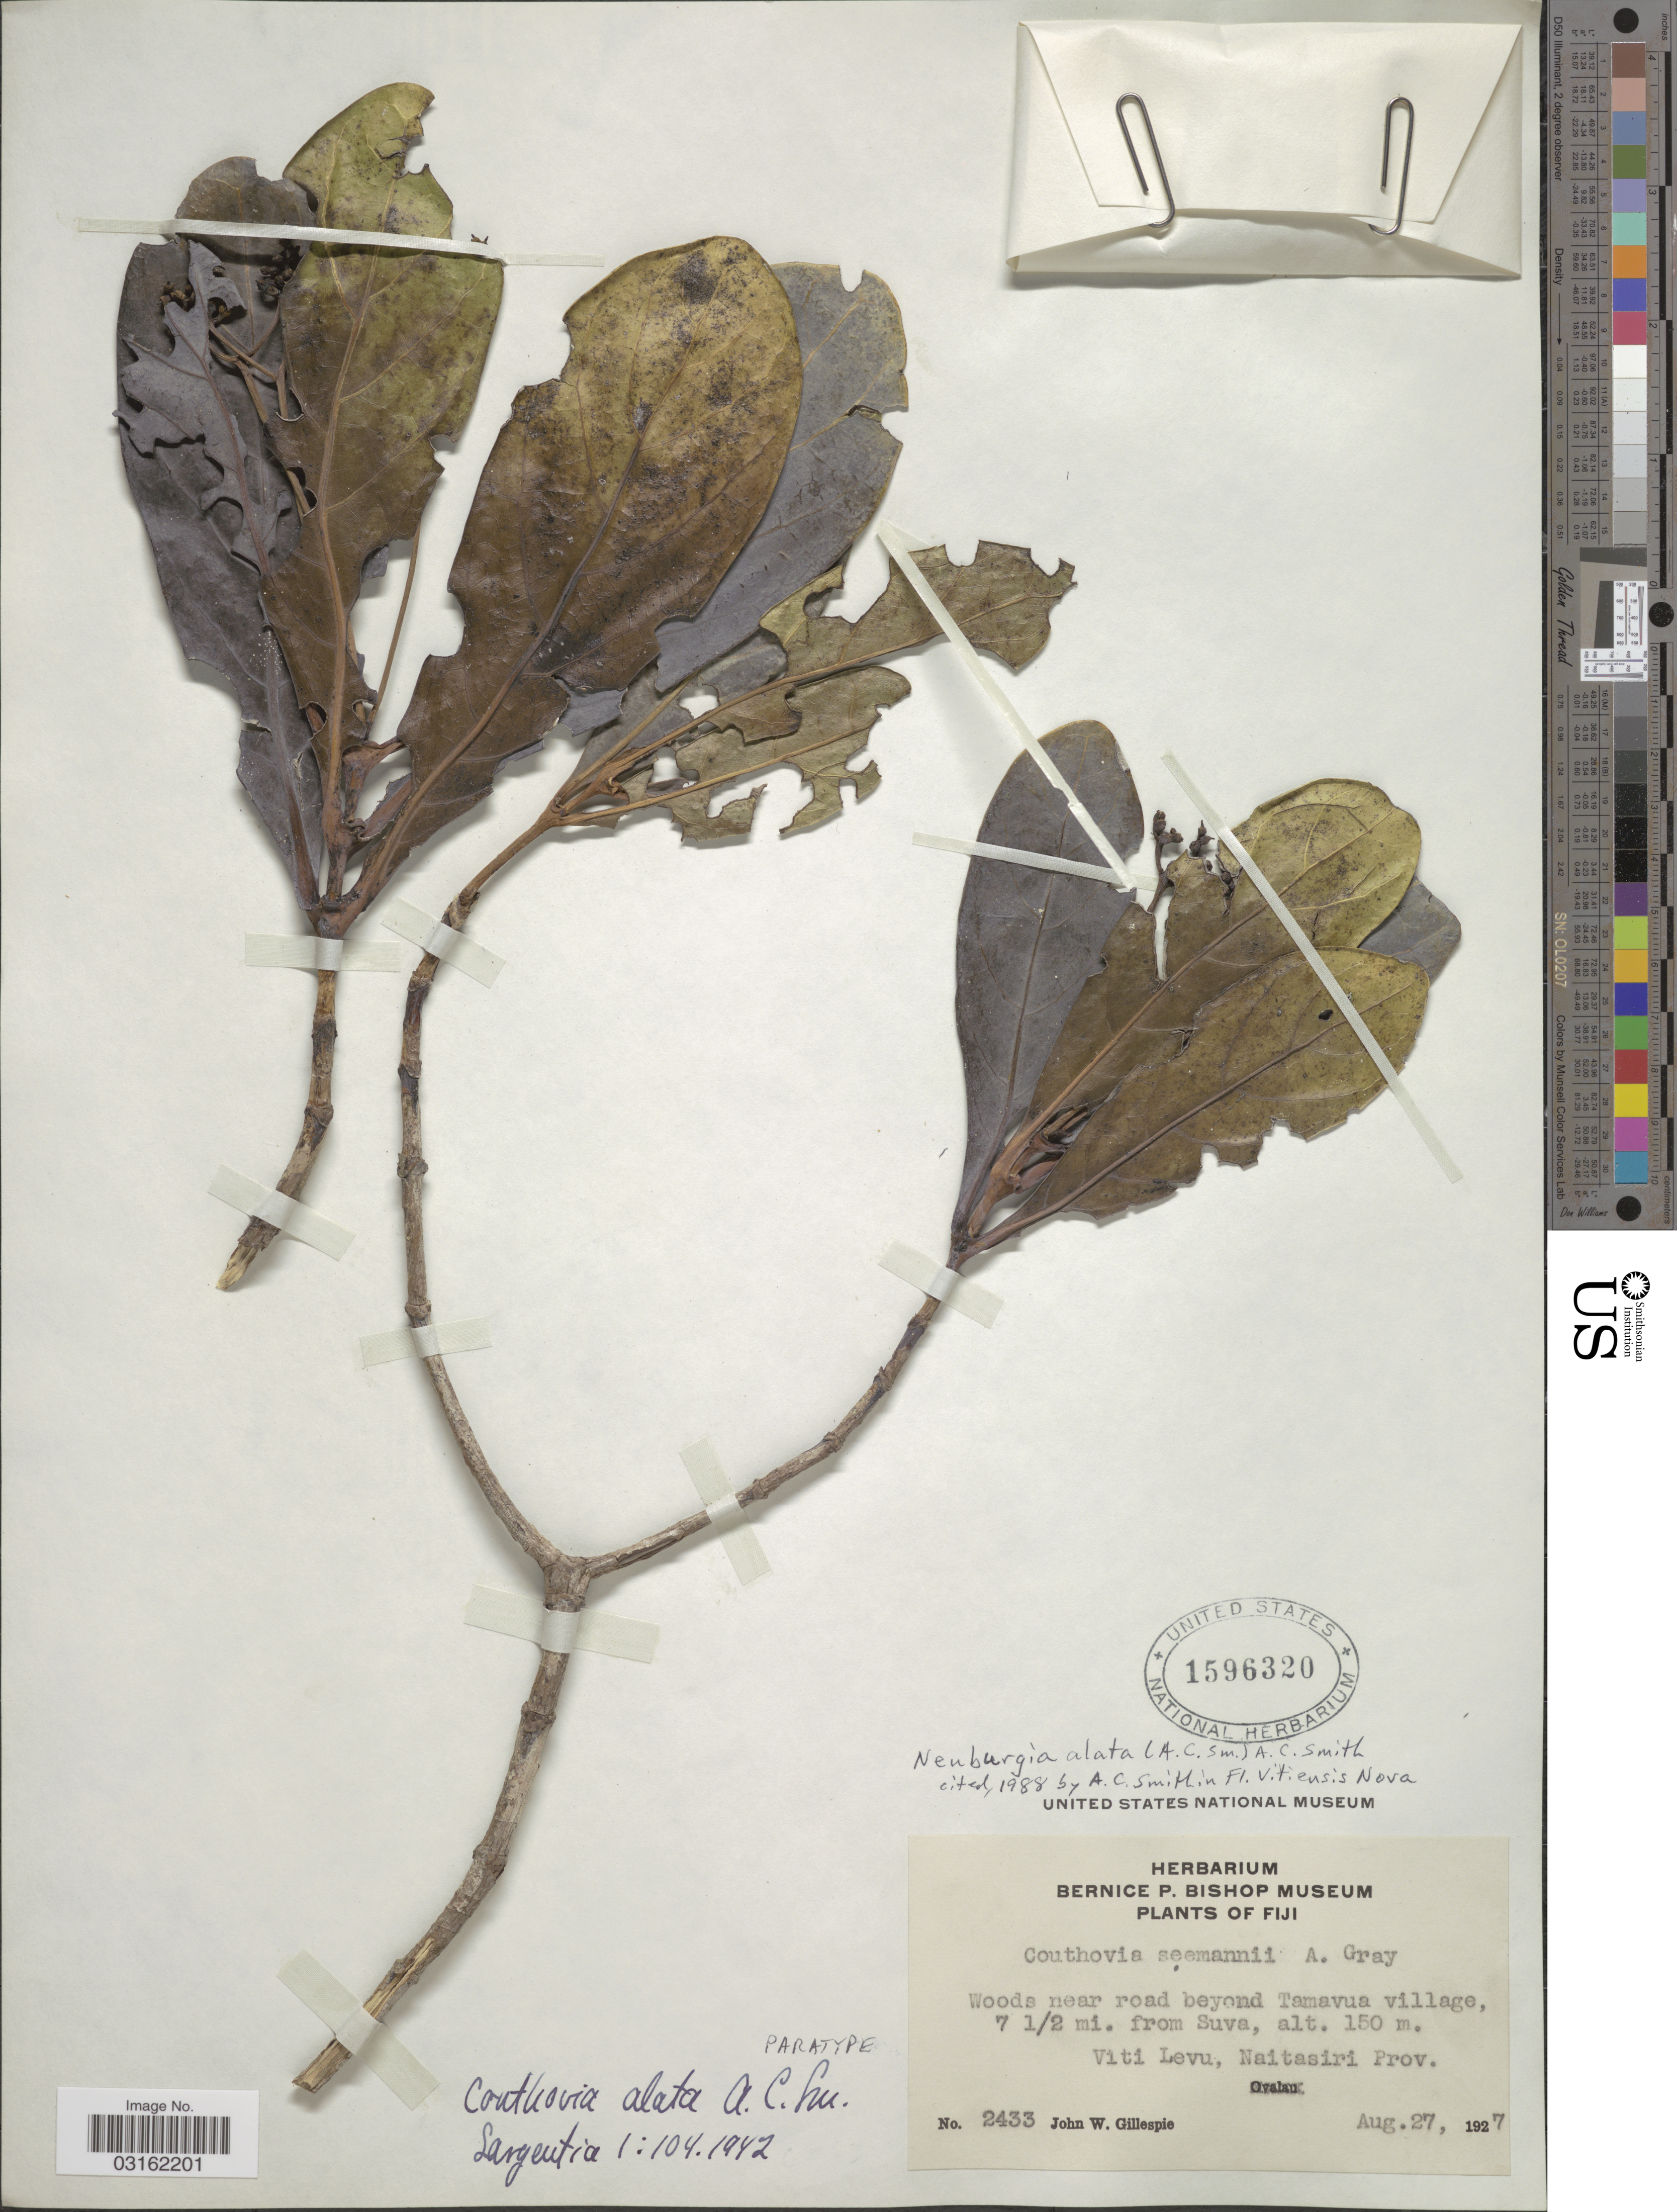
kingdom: Plantae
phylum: Tracheophyta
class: Magnoliopsida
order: Gentianales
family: Loganiaceae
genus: Neuburgia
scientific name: Neuburgia alata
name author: (A.C. Sm.) A.C. Sm.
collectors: J. W. Gillespie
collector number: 2433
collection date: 1927-08-27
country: Fiji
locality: Woods near road beyond Tamavua village, 7½ mi. from Suva, Viti Levu, Naitasiri Prov.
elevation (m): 150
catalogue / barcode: US 1596320